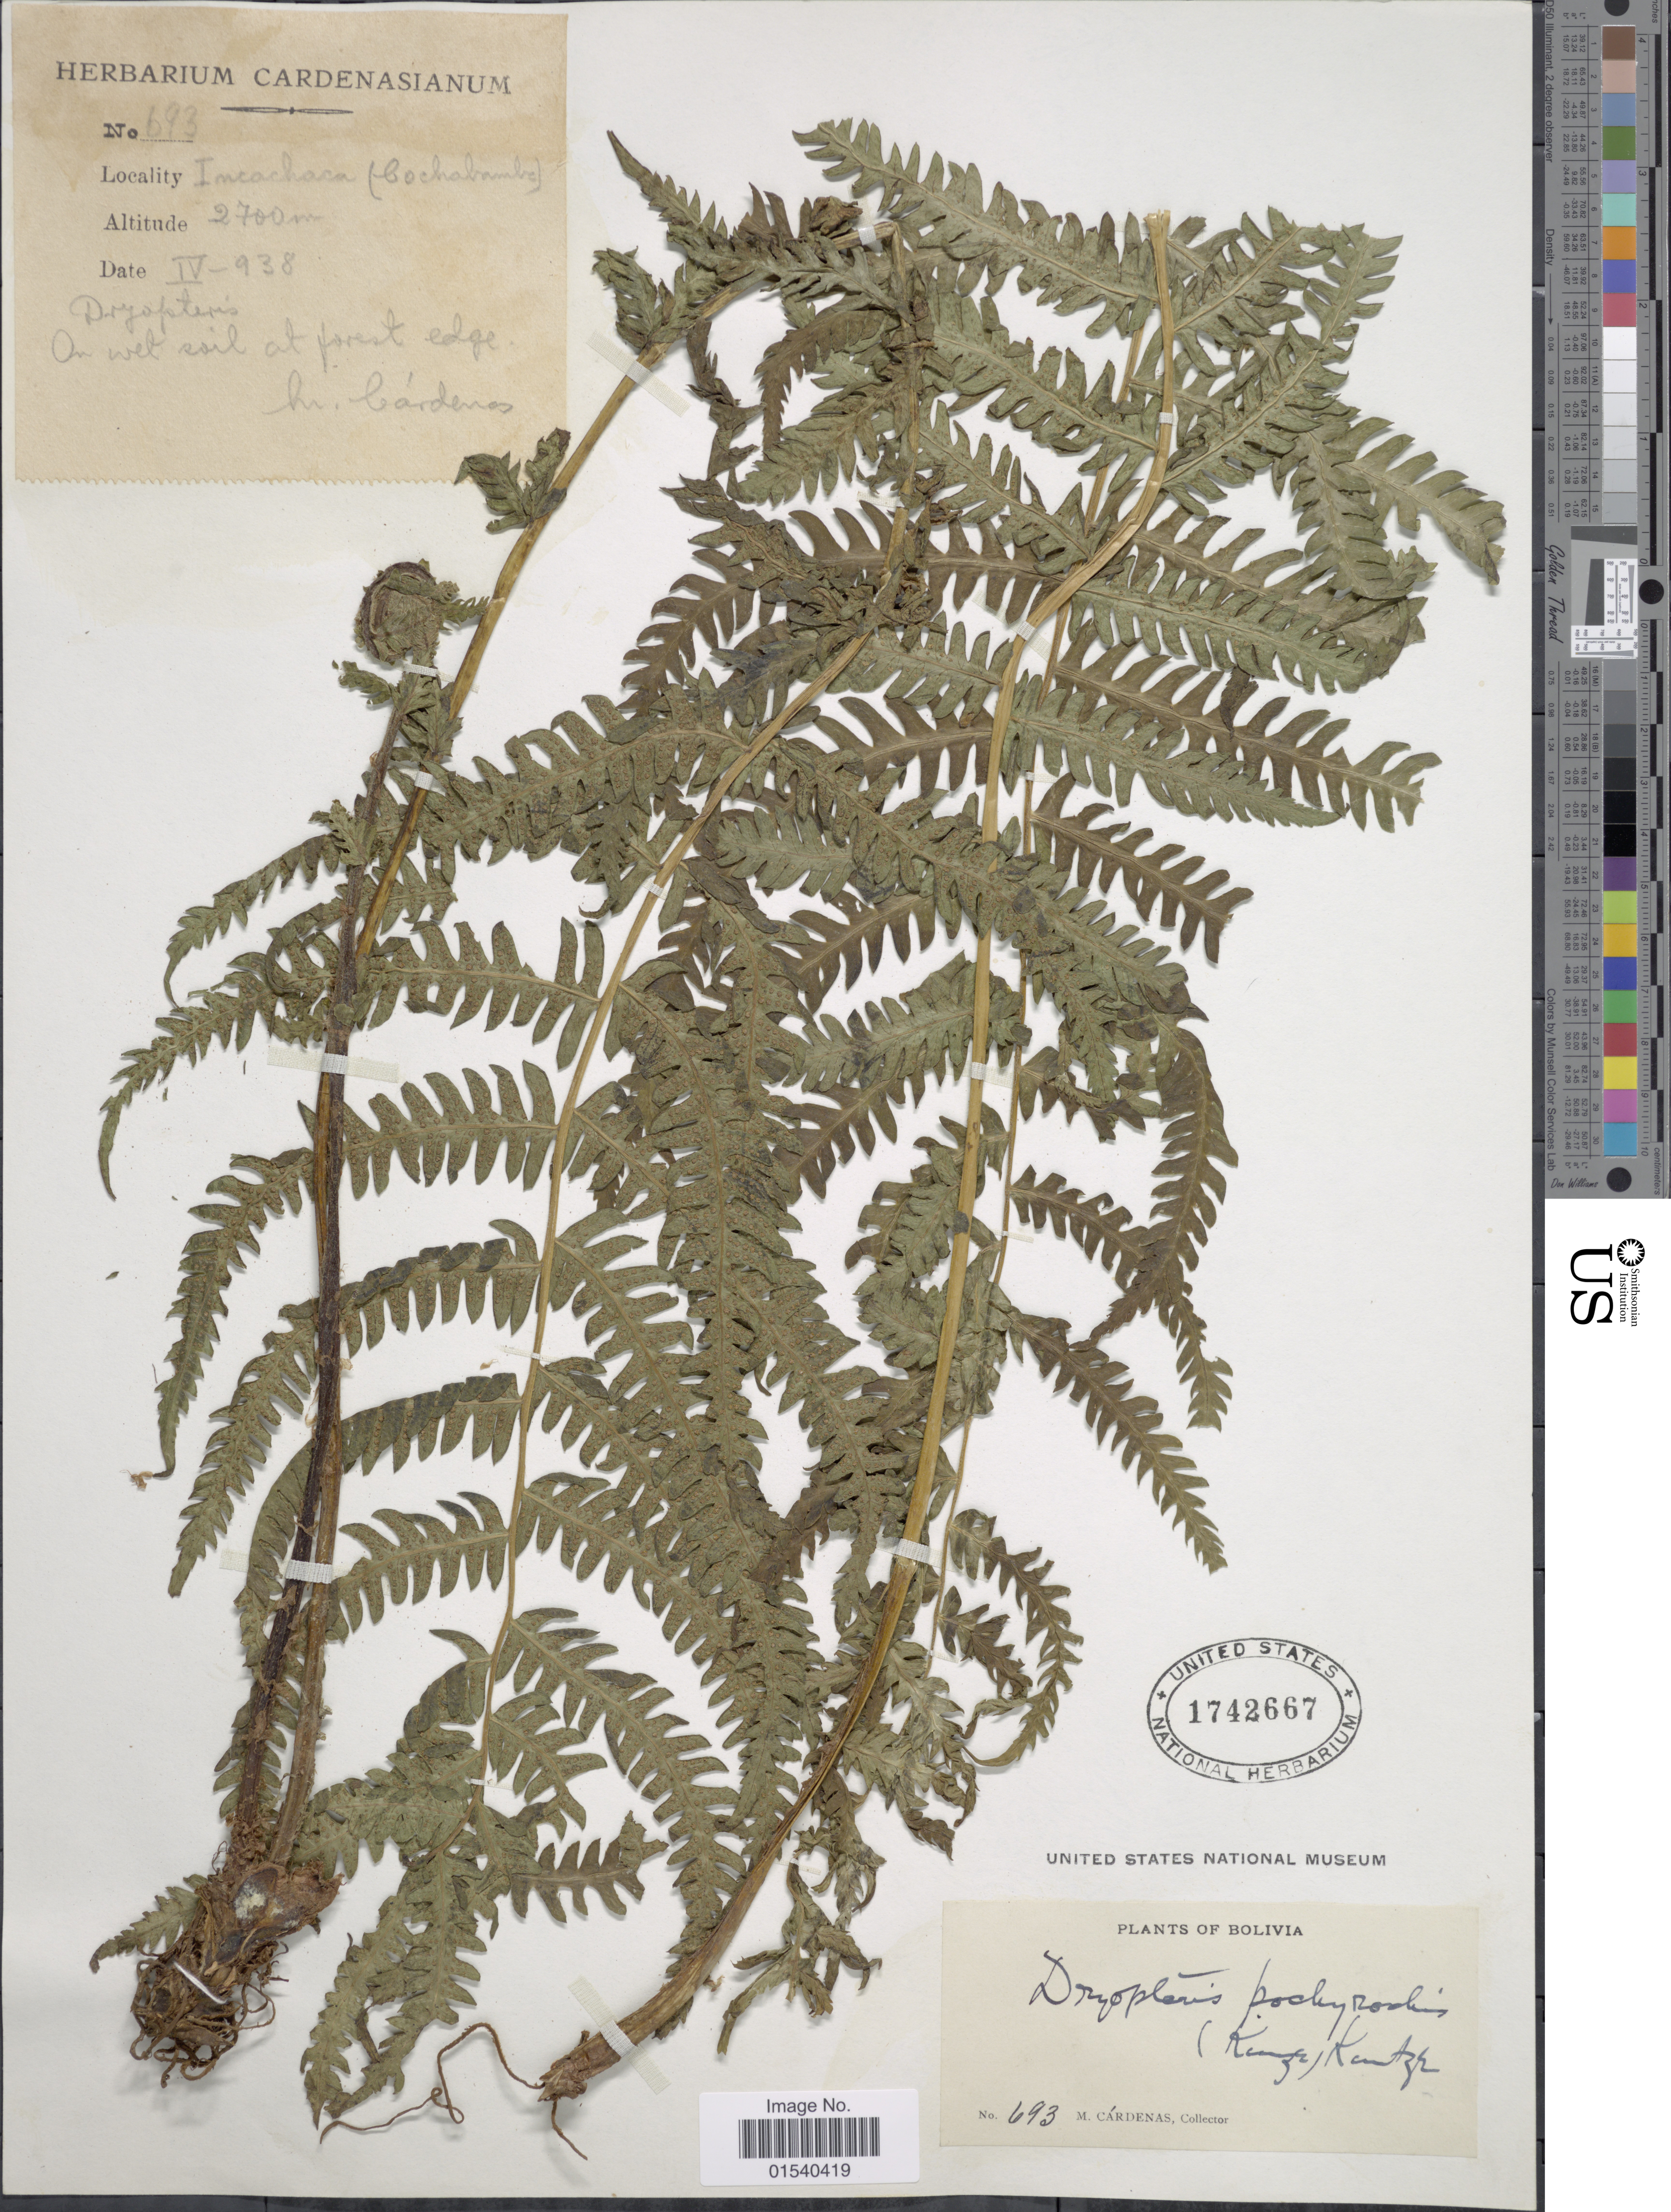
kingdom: Plantae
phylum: Tracheophyta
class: Polypodiopsida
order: Polypodiales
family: Thelypteridaceae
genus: Amauropelta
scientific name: Amauropelta pachyrachis (Kunze) comb. nov., ined 2015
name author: (Kunze)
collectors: M. Cárdenas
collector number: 693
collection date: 1938-04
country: Bolivia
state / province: Cochabamba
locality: Incachaca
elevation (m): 2700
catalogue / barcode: US 1742667